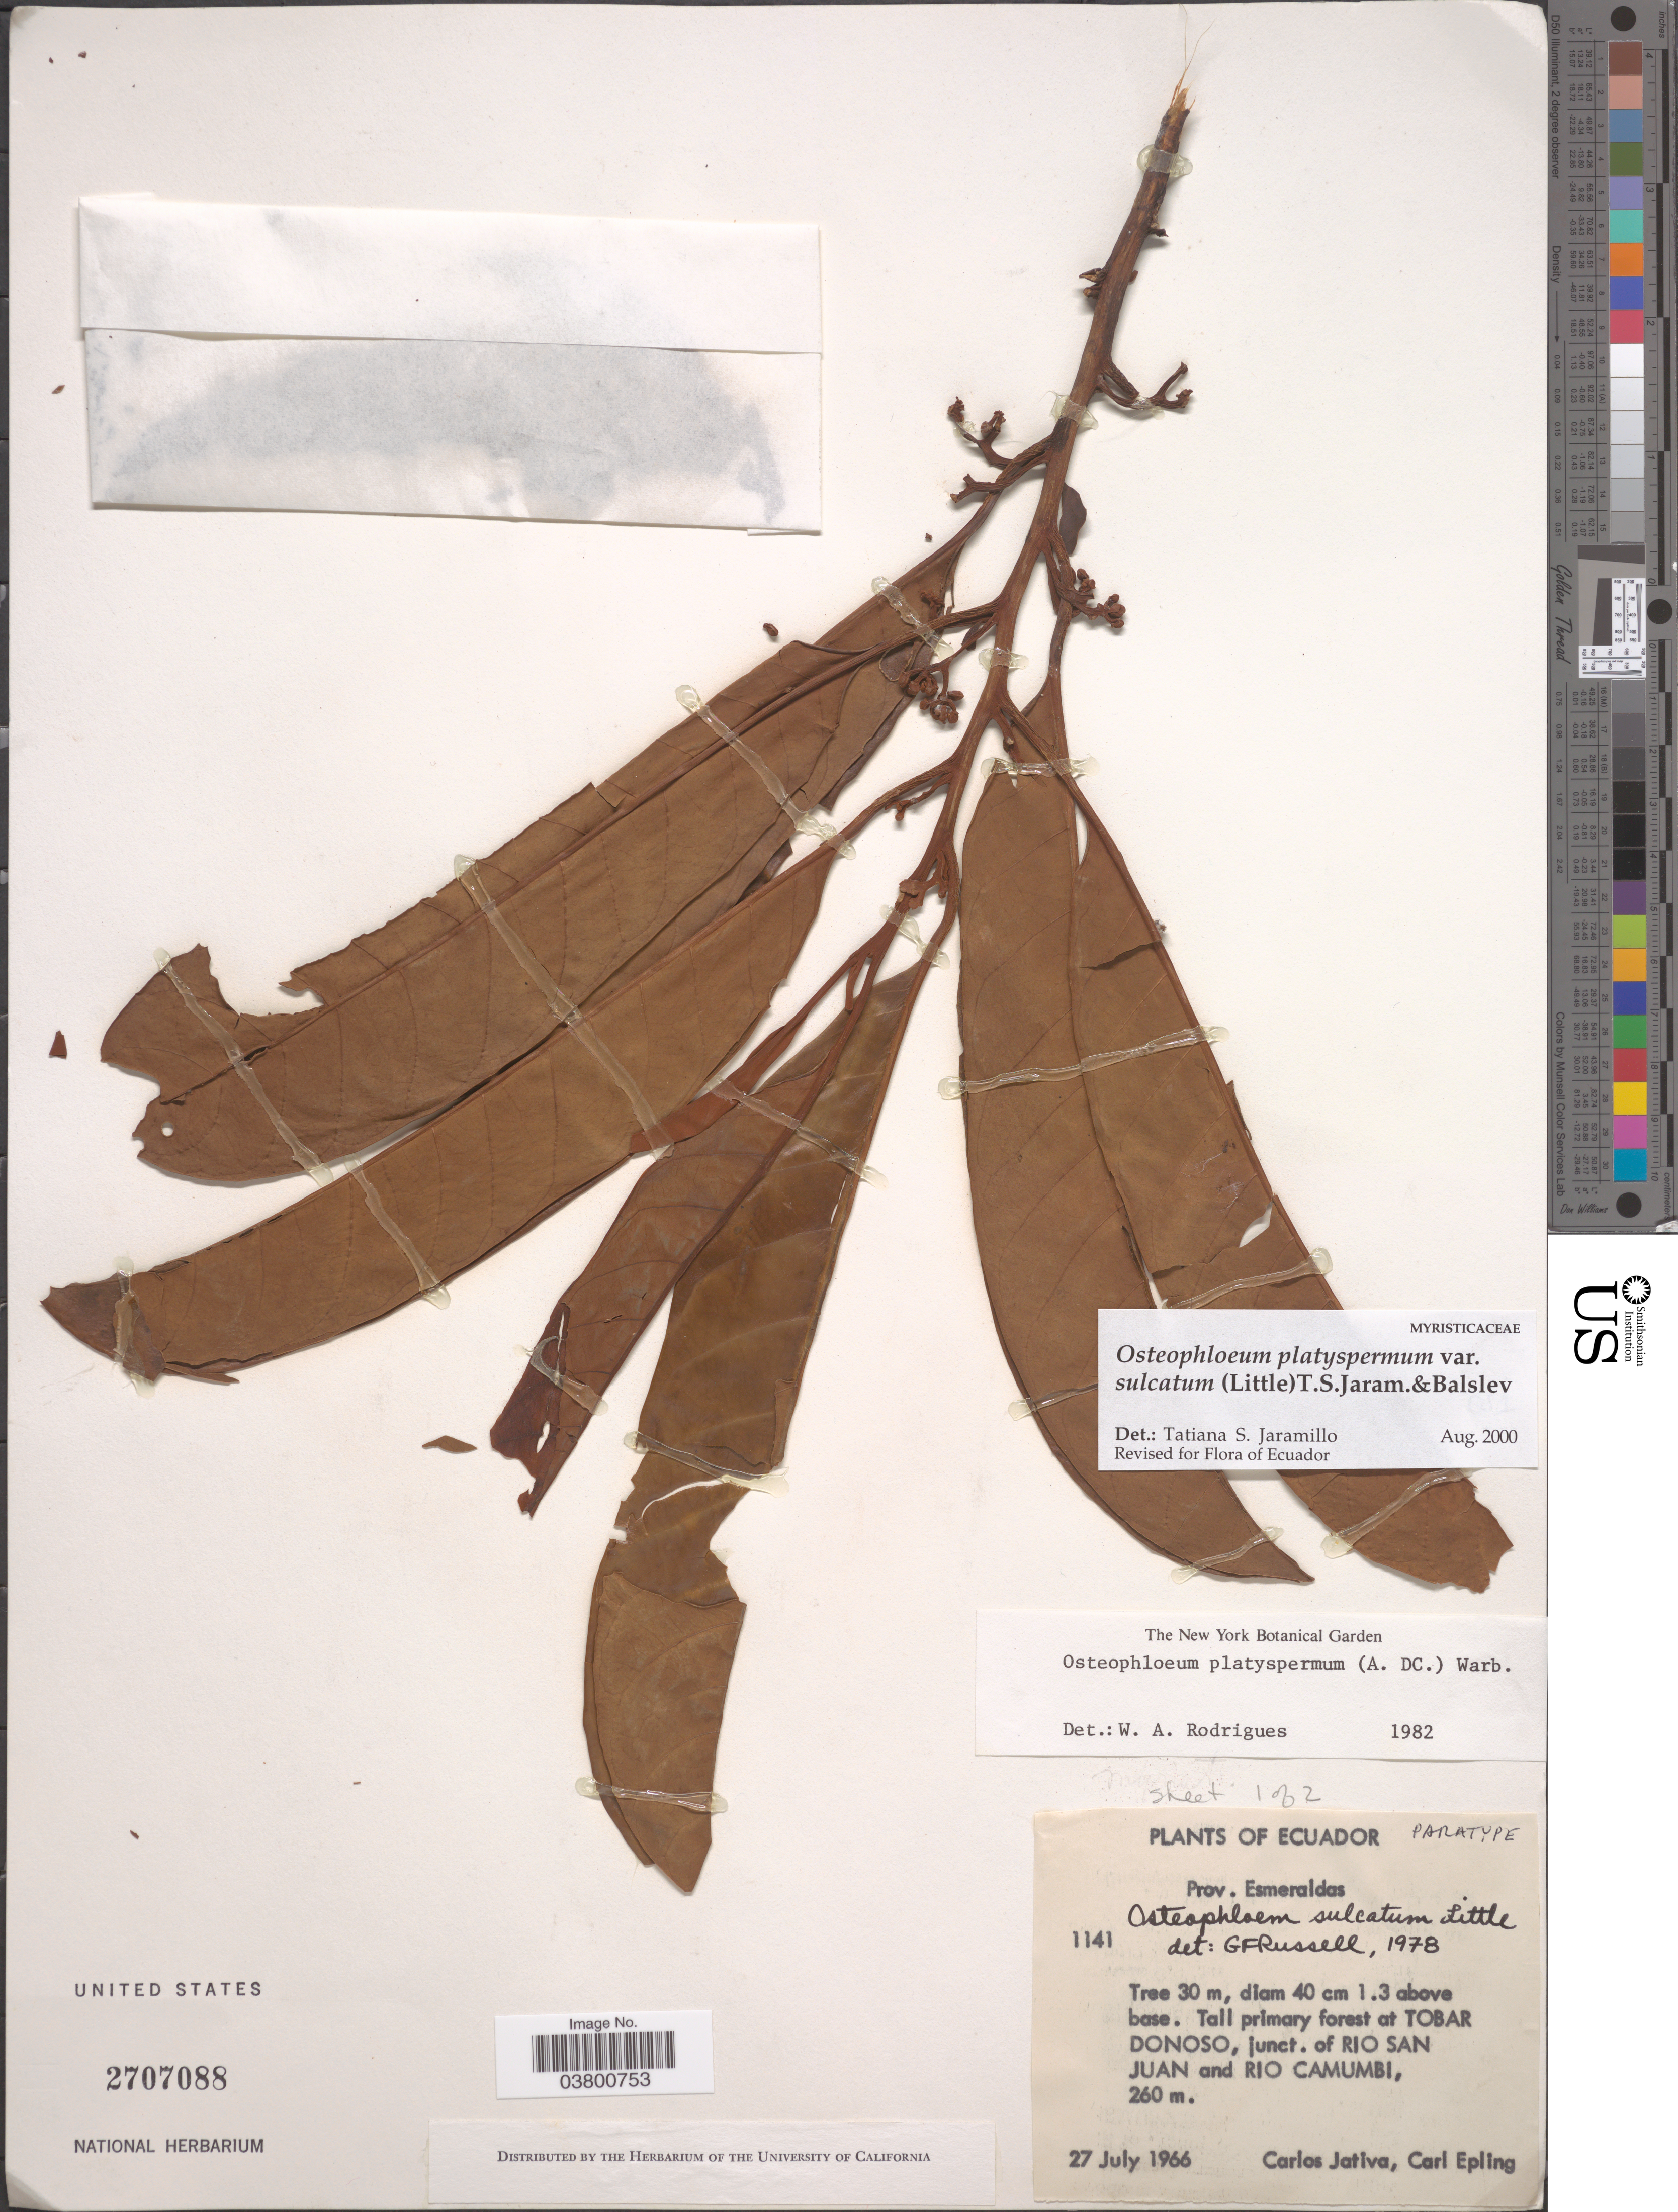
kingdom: Plantae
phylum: Tracheophyta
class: Magnoliopsida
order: Magnoliales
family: Myristicaceae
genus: Osteophloeum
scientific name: Osteophloeum platyspermum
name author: (A. DC.) Warb.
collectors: C. D. Játiva & C. C. Epling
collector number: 1141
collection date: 1966-07-27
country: Ecuador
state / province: Esmeraldas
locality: Tobar Donoso, junct. of Rio San Juan and Rio Camumbi.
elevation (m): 260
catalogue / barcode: US 2707088